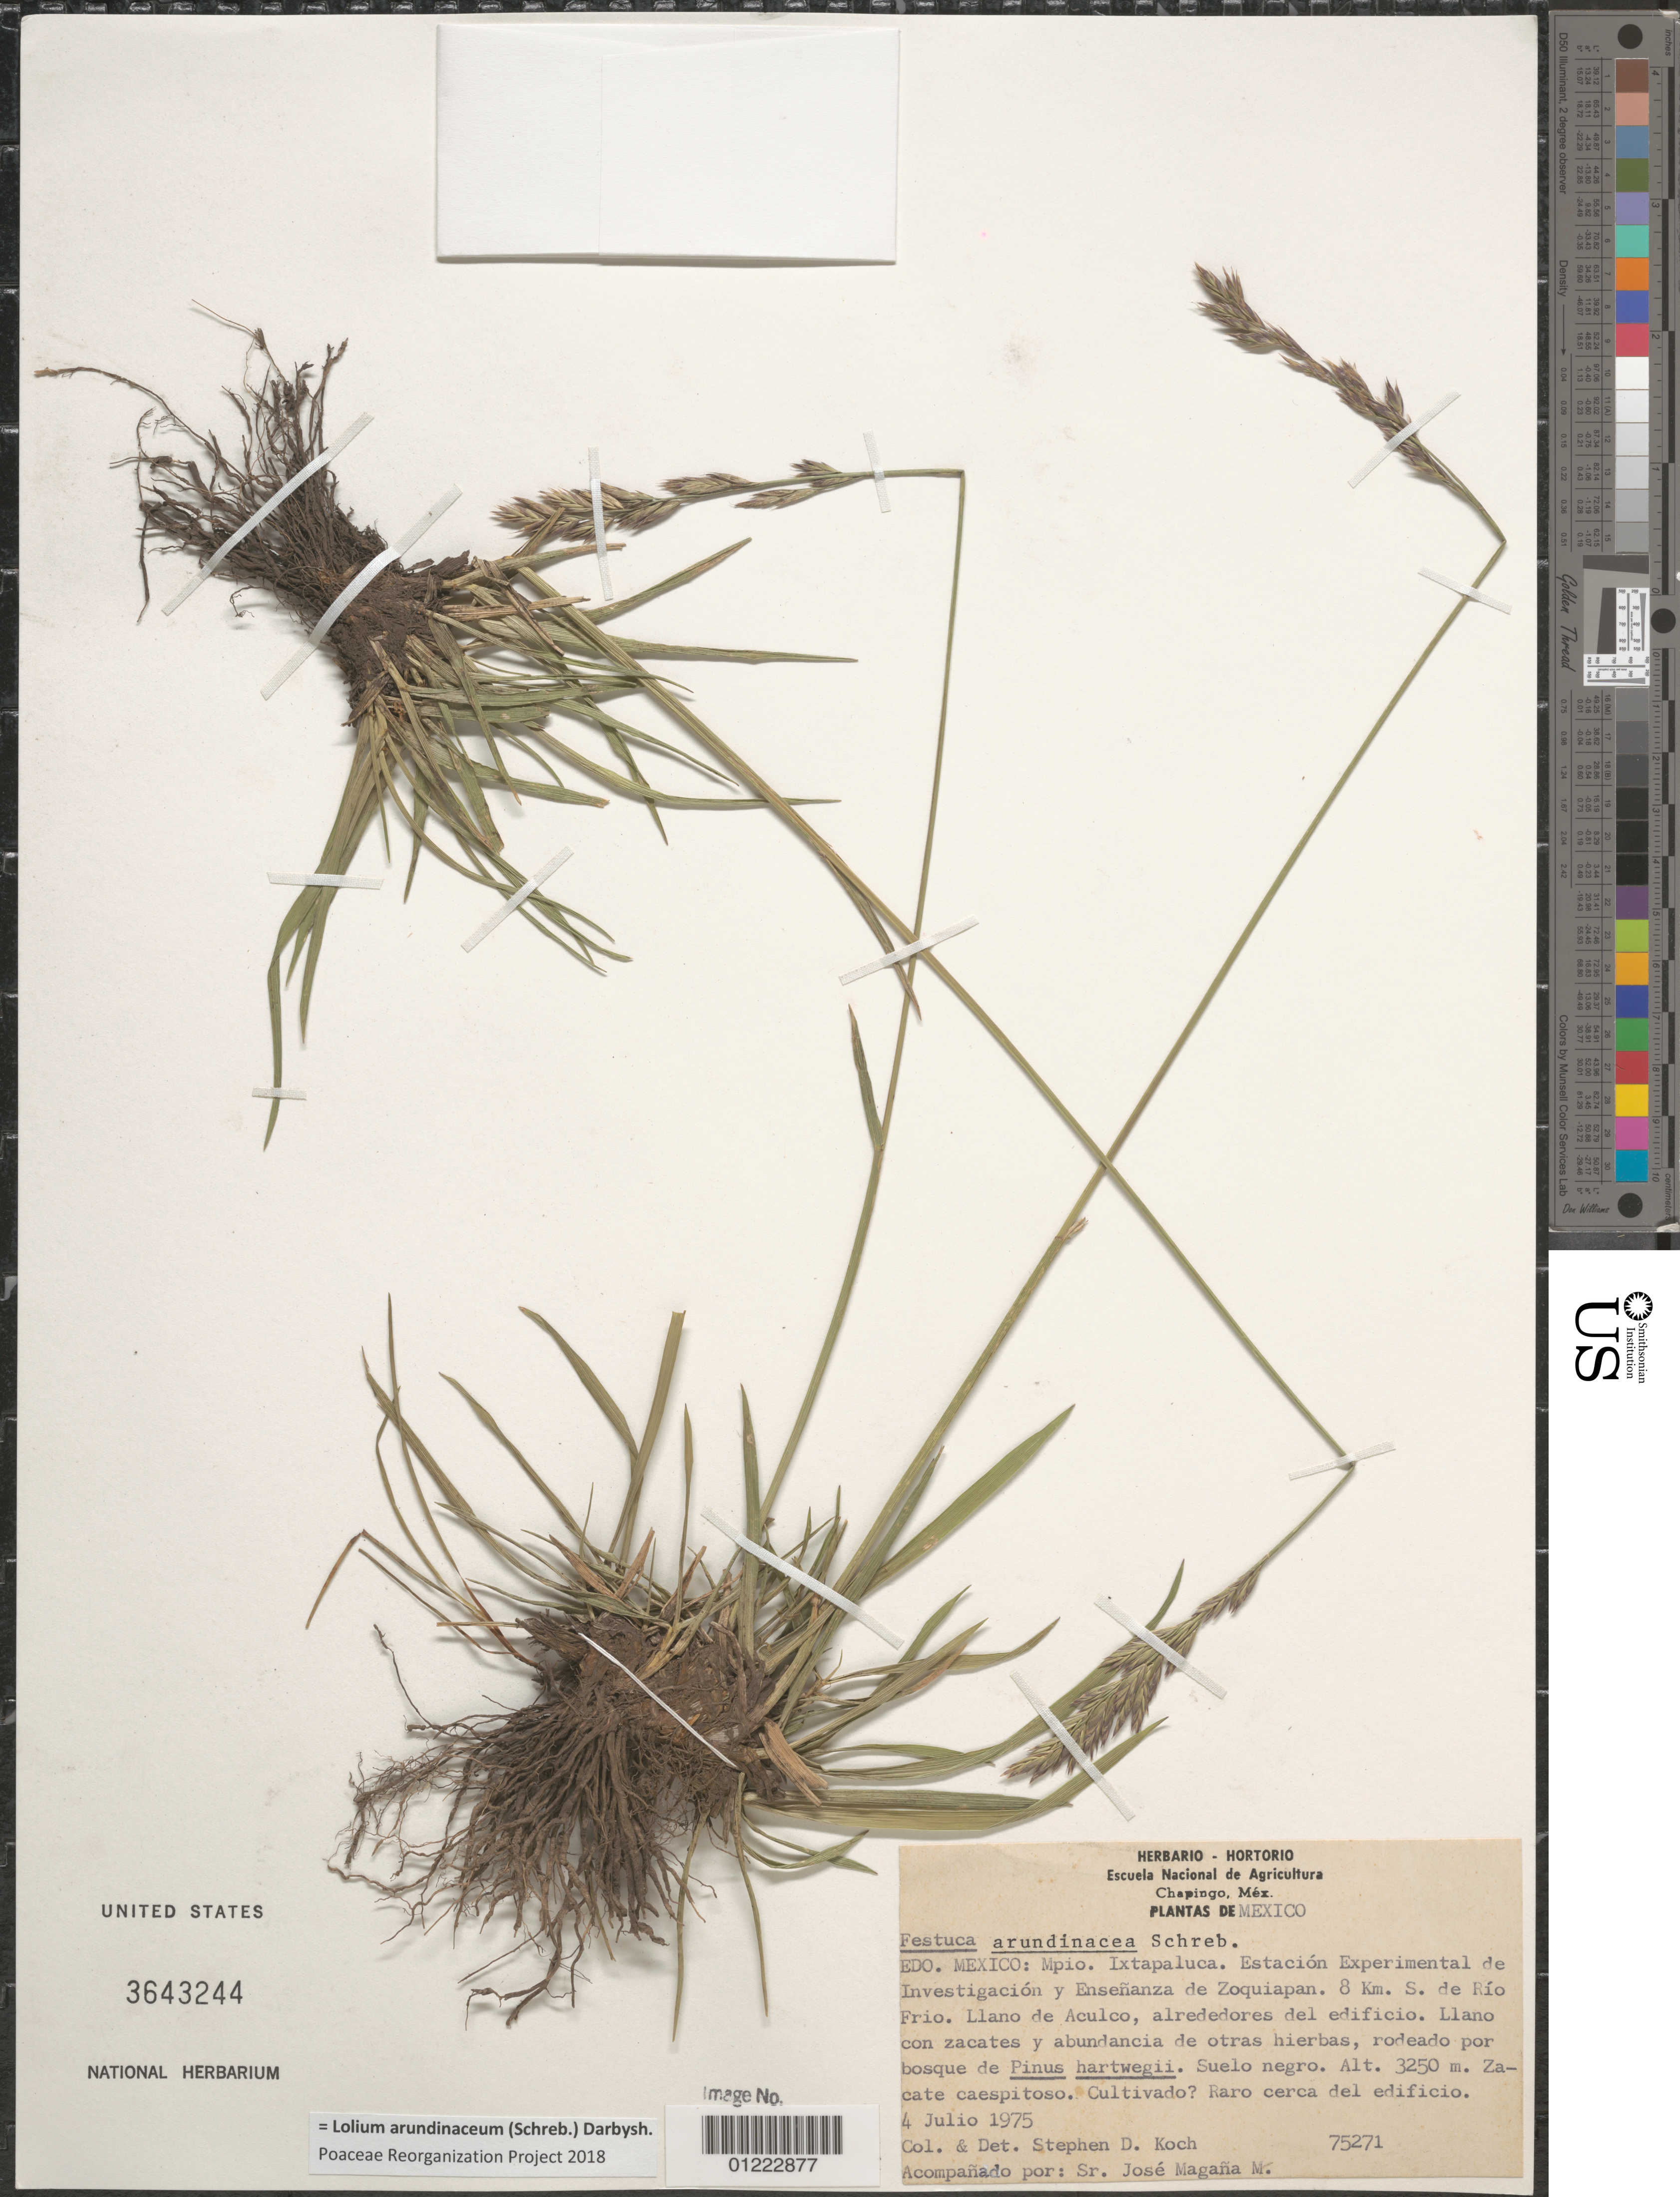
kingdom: Plantae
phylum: Tracheophyta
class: Liliopsida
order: Poales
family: Poaceae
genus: Lolium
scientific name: Lolium arundinaceum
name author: (Schreb.) Darbysh.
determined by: Poaceae Reorganization Project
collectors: S. D. Koch & J. L. Magaña M.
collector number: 75271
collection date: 1975-07-04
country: Mexico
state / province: México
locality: Mpio. Ixtapaluca. Estación Experimental de Investigación and Enseñanza de Zoquiapan. 8 Km. S. de Río Frió.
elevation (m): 3250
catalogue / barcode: US 3643244